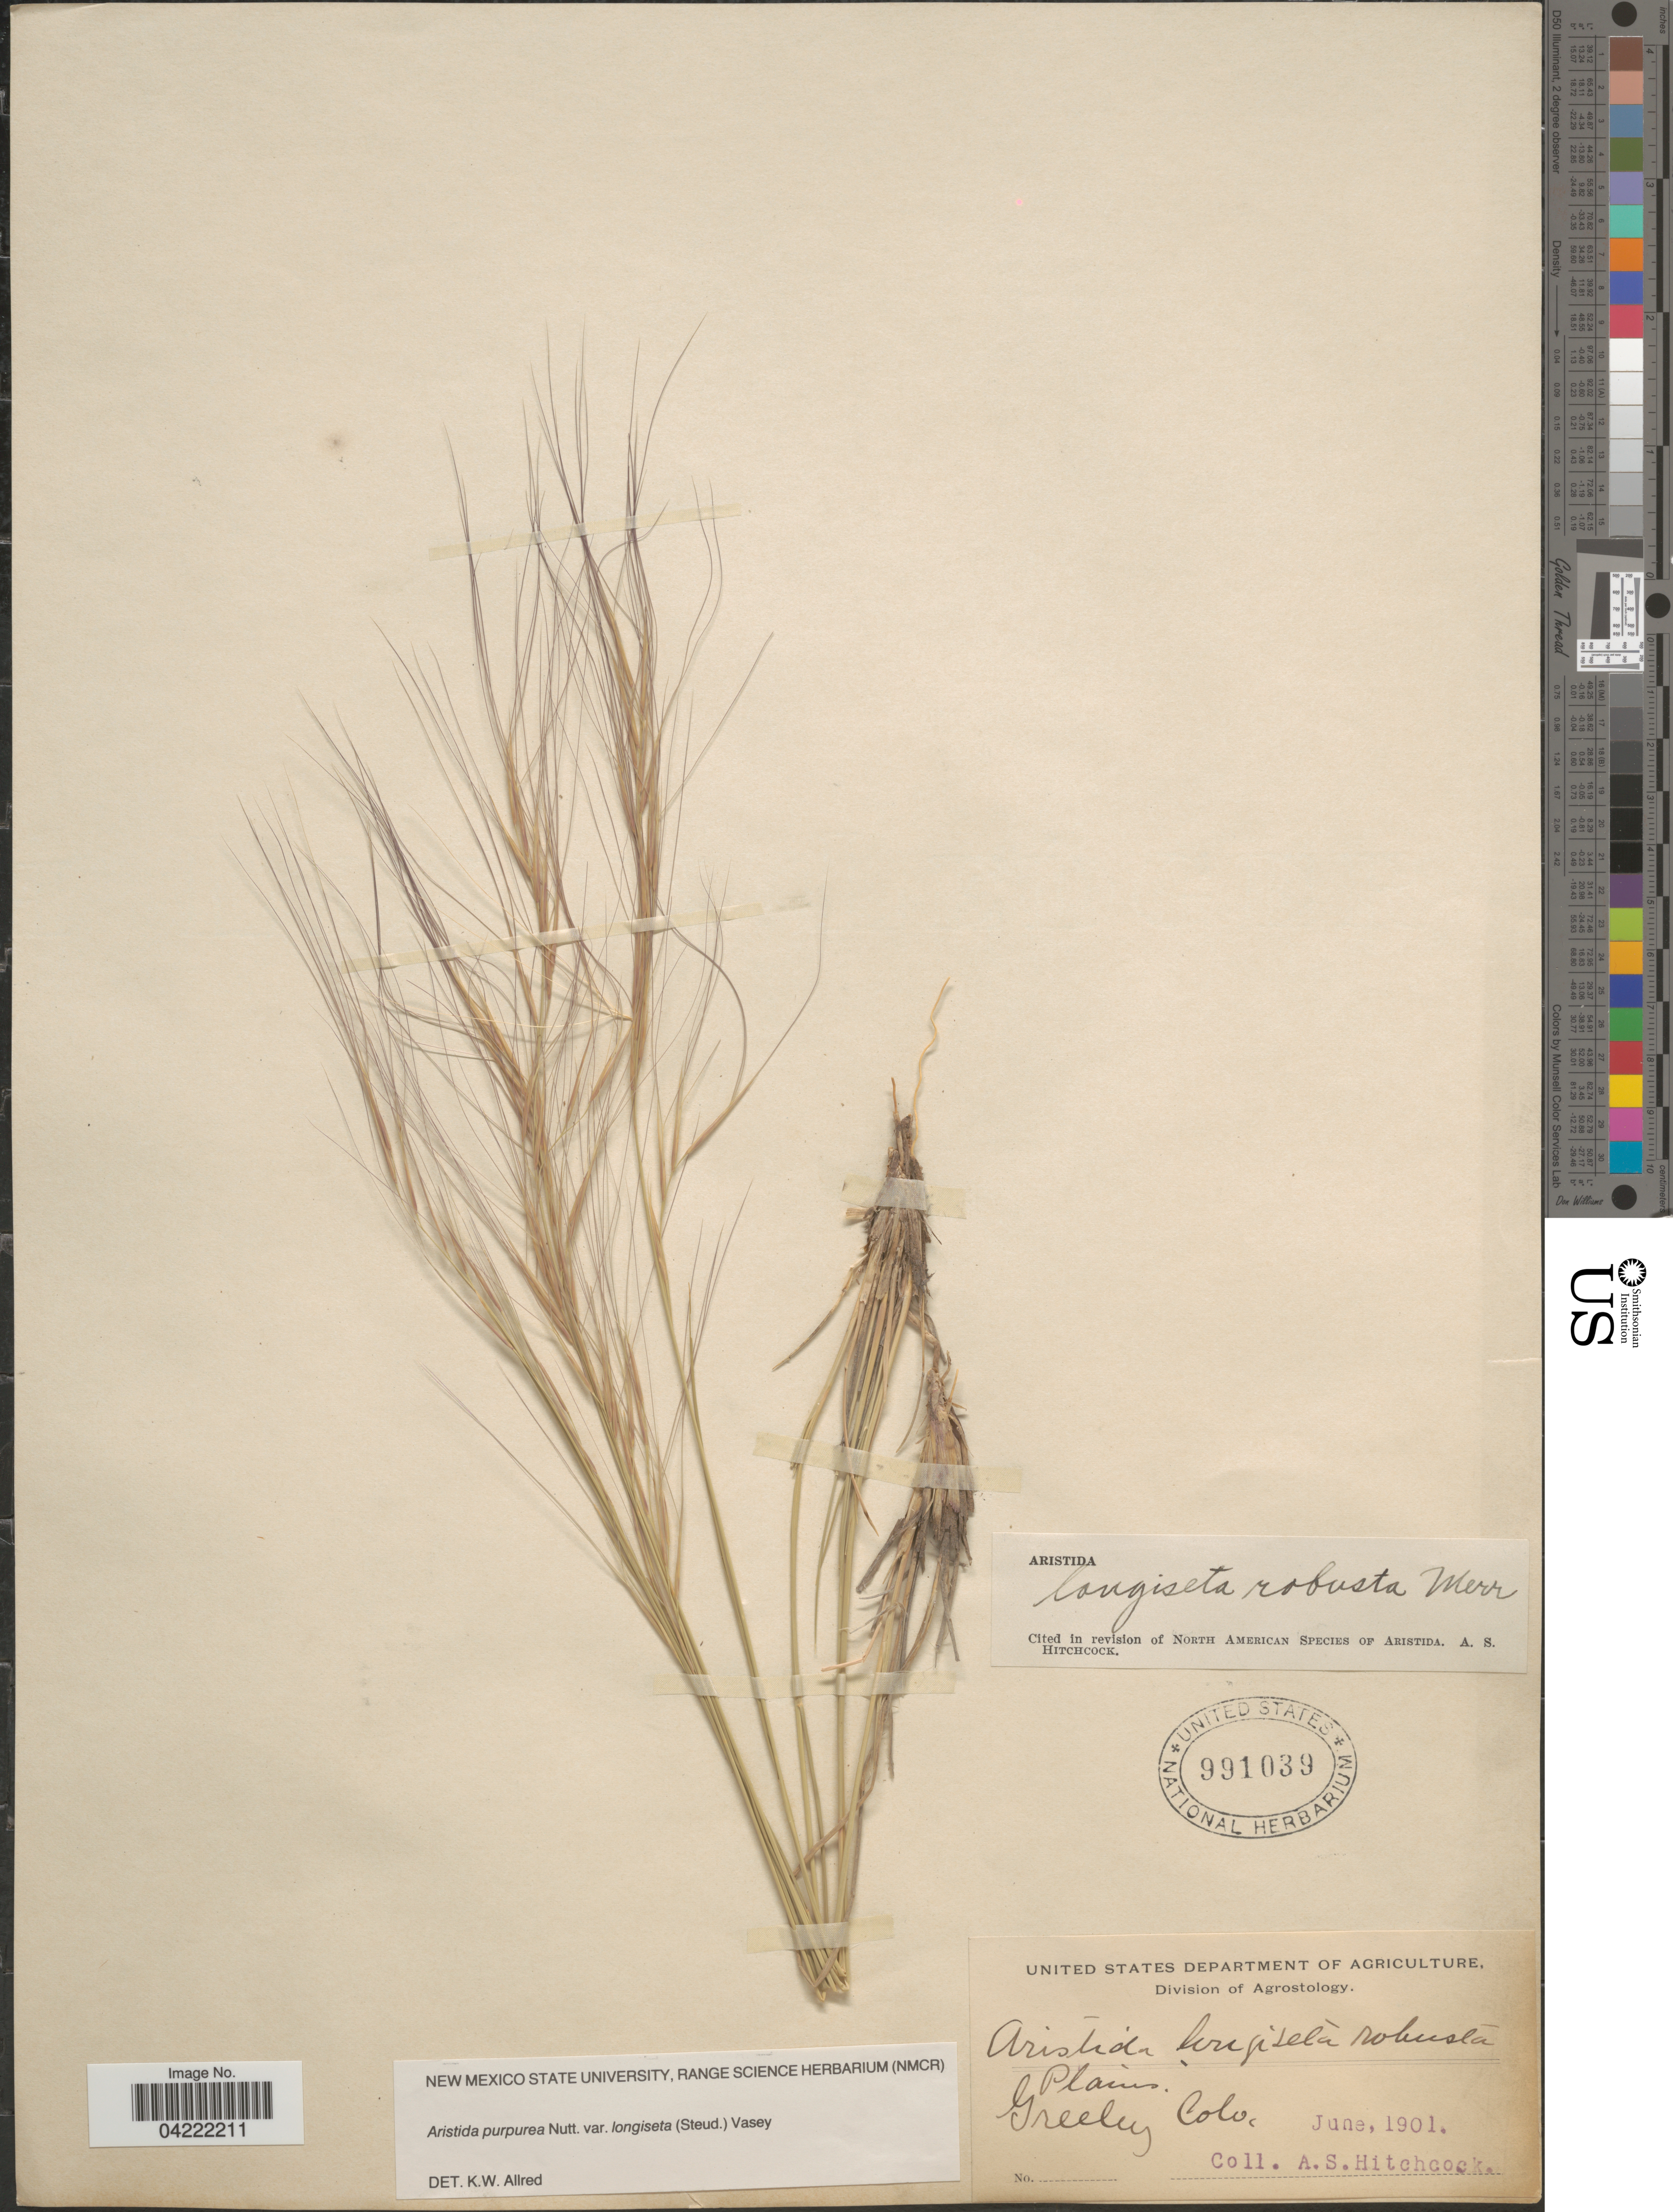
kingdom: Plantae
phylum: Tracheophyta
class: Liliopsida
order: Poales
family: Poaceae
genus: Aristida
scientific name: Aristida purpurea var. longiseta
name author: (Steud.) Vasey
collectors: A. S. Hitchcock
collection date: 1901-06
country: United States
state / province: Colorado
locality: Greeley.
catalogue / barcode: US 991039